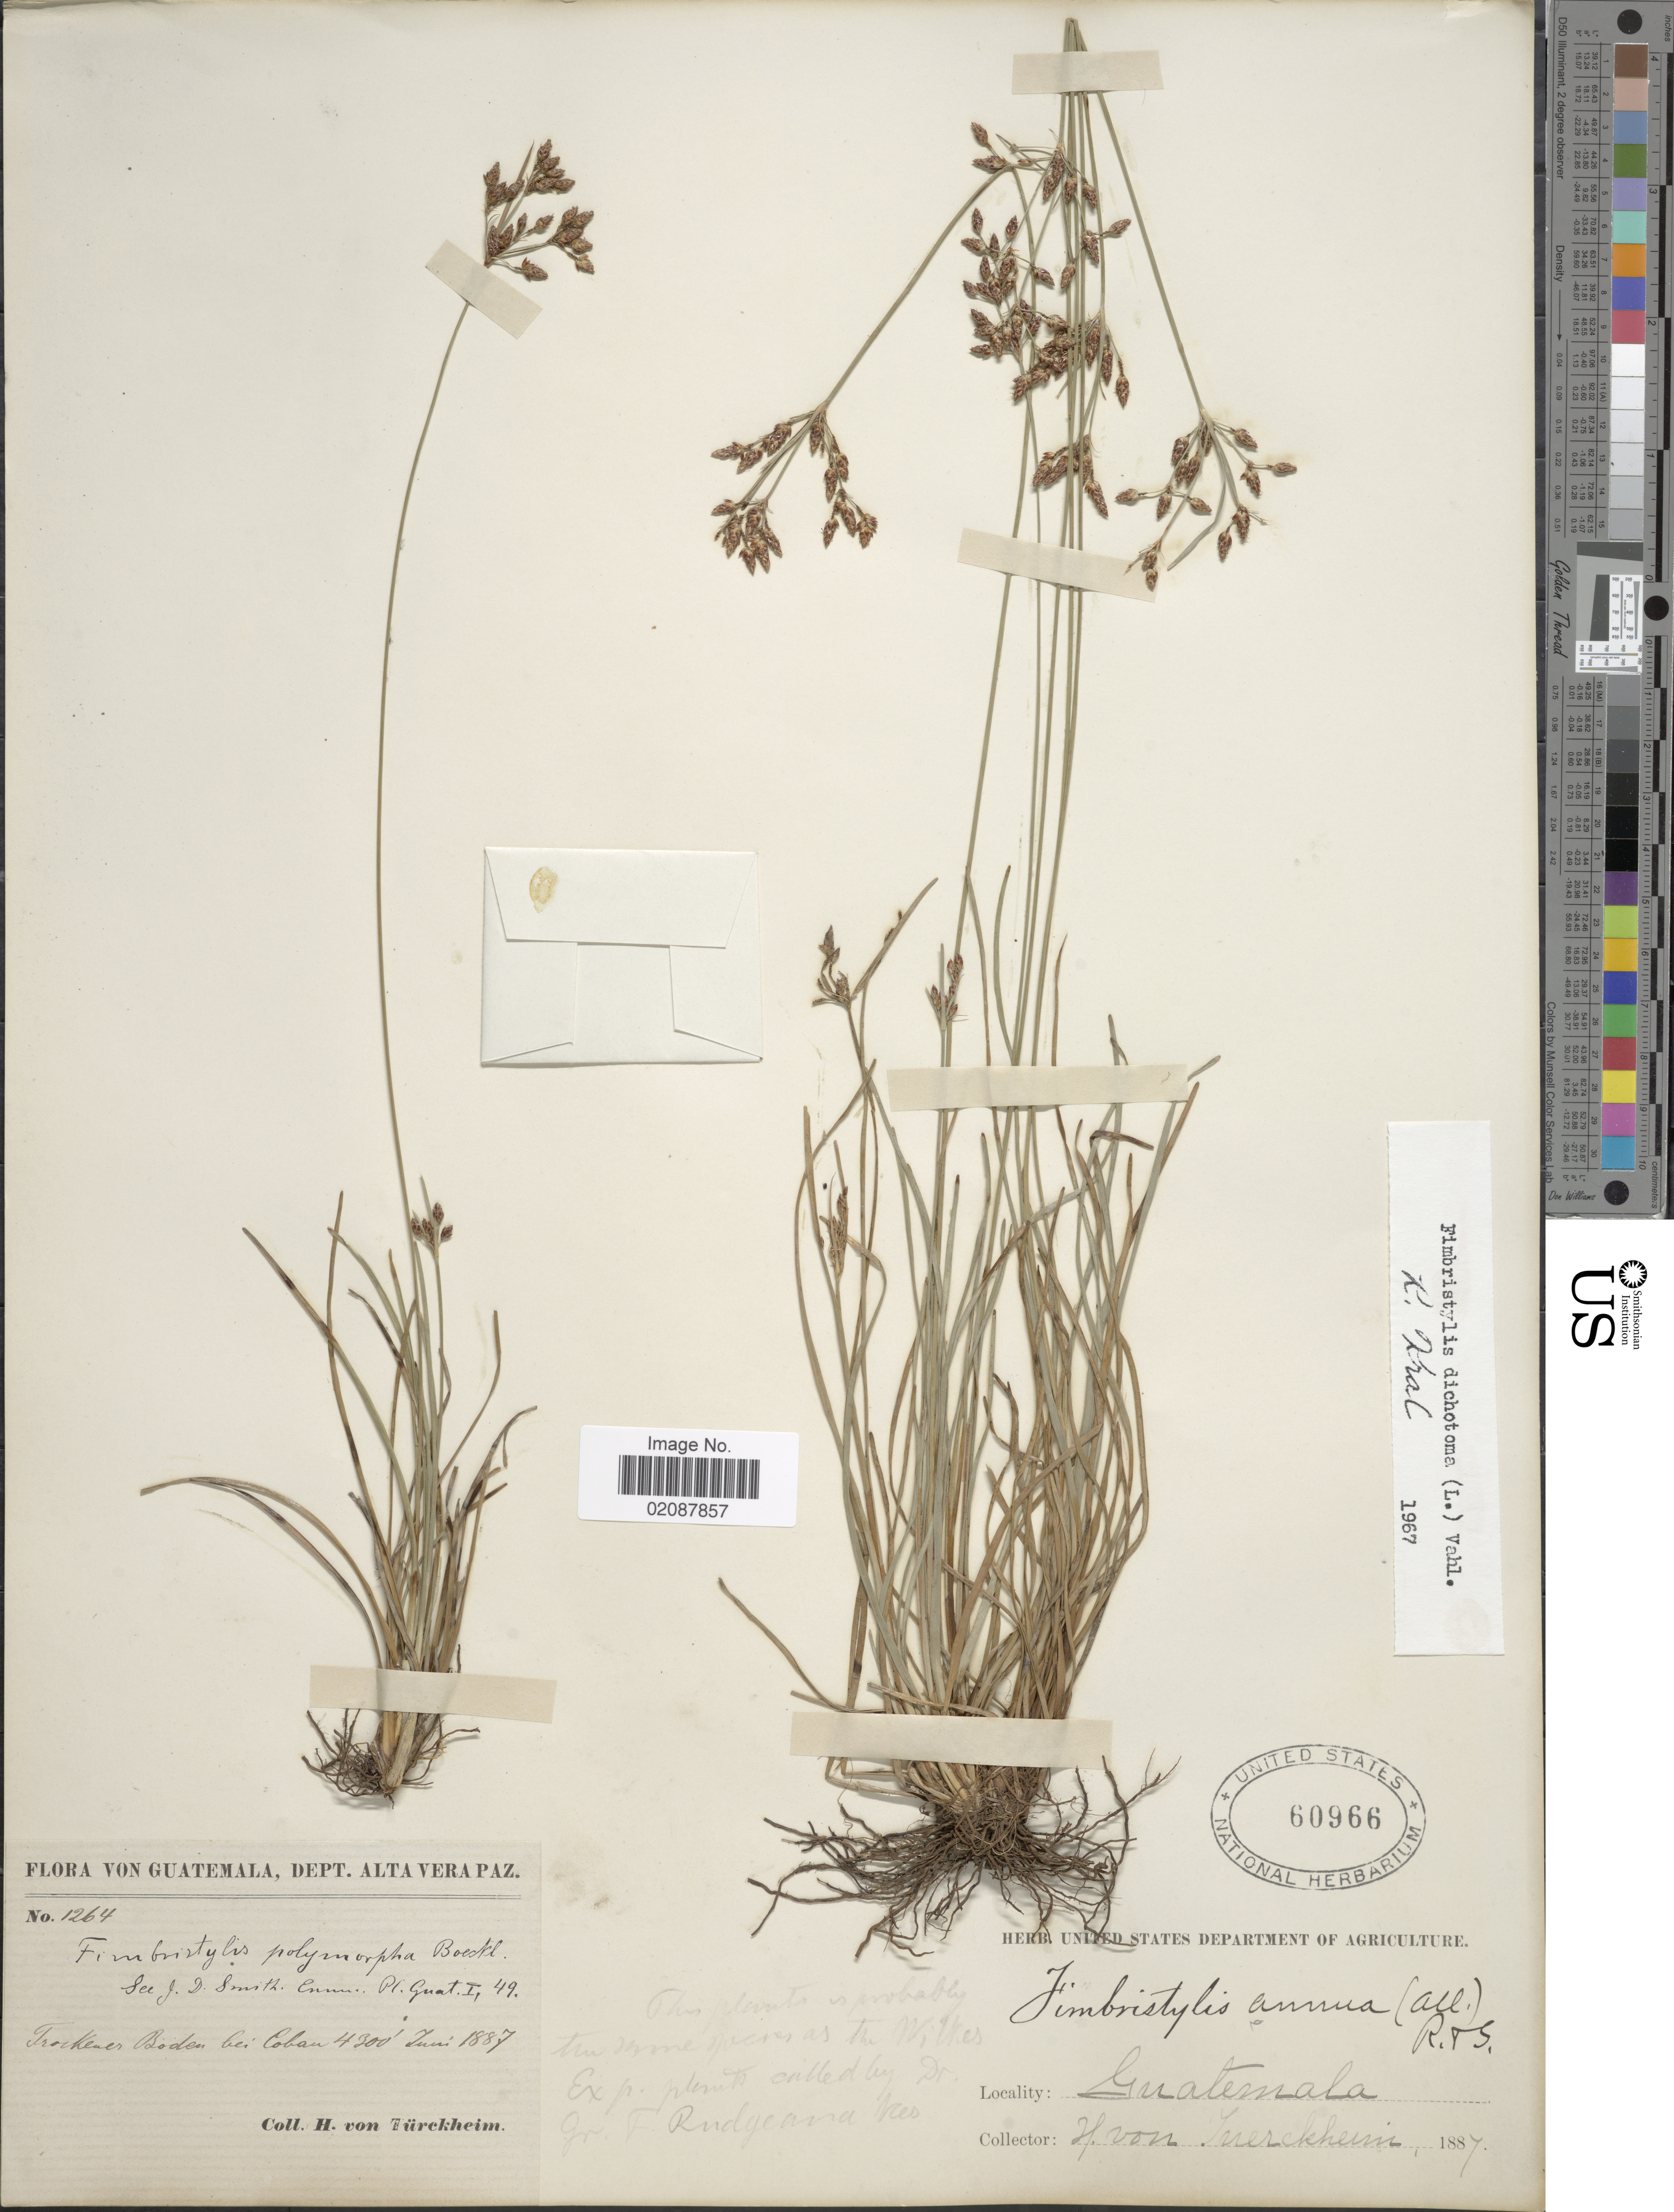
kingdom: Plantae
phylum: Tracheophyta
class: Liliopsida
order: Poales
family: Cyperaceae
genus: Fimbristylis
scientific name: Fimbristylis dichotoma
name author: (L.) Vahl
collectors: H. von Tuerckheim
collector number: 1264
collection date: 1887-06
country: Guatemala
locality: Trockener Boden bei Coban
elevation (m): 1311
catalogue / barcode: US 60966